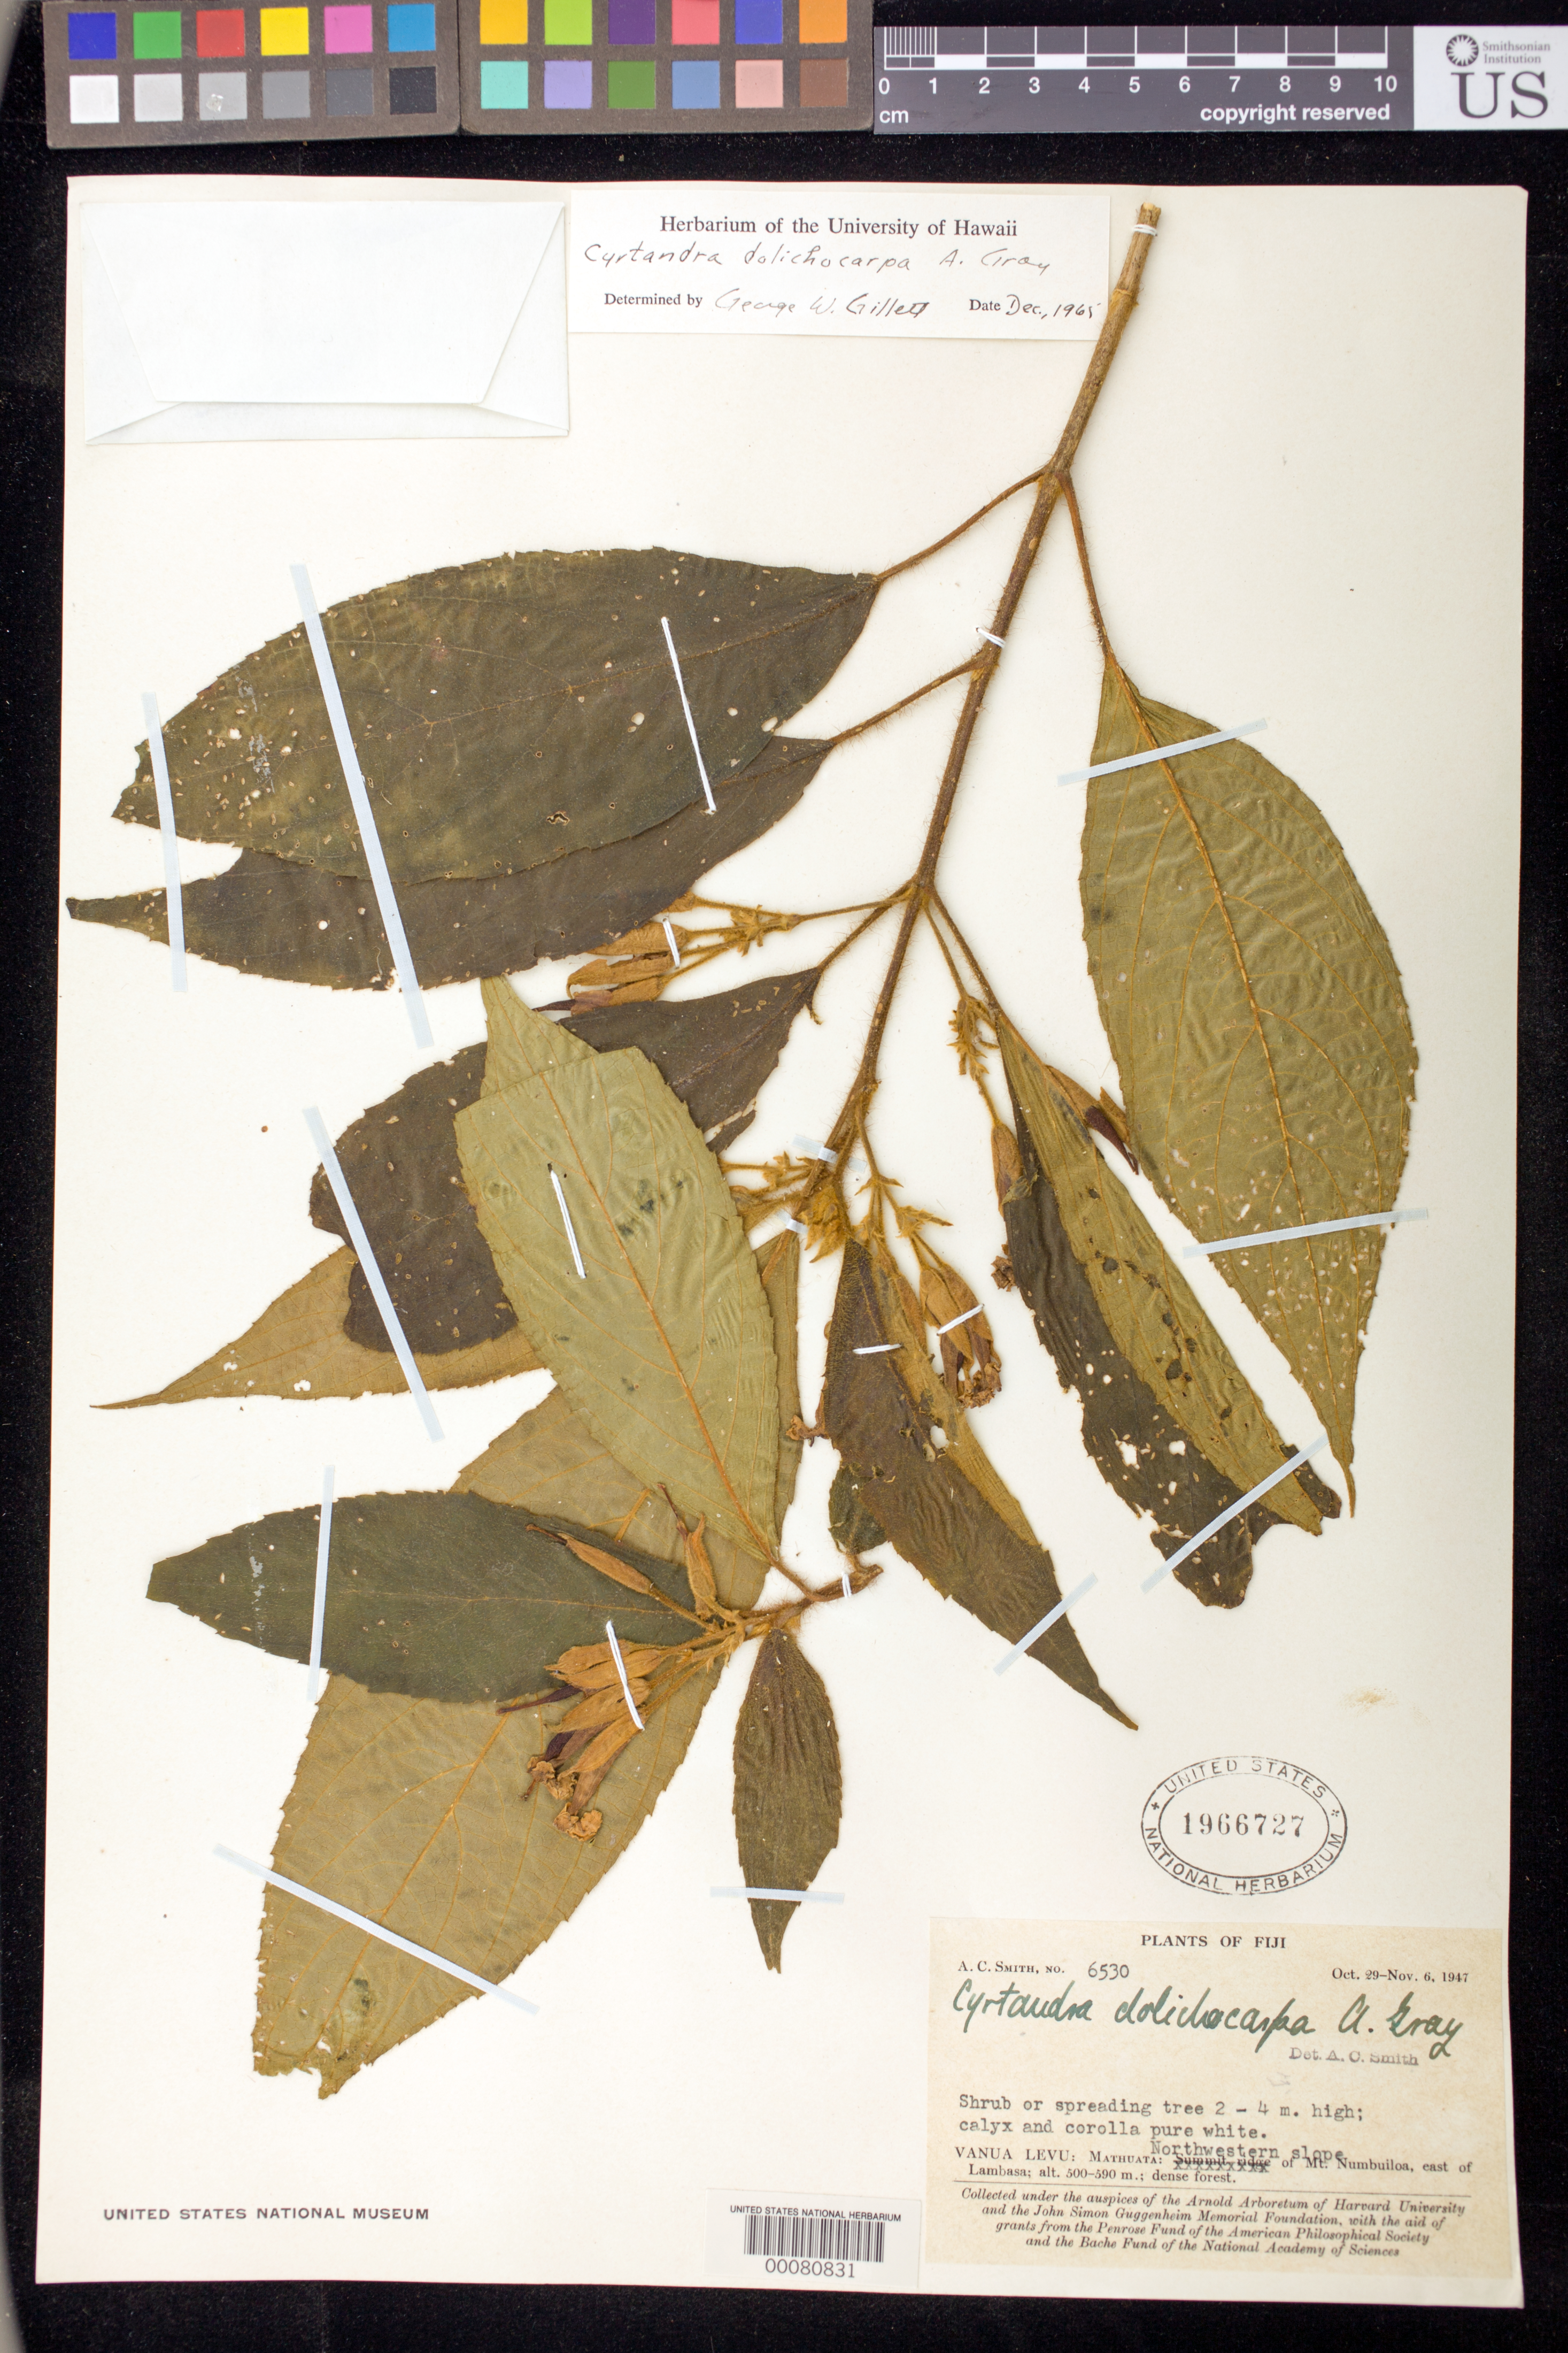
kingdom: Plantae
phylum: Tracheophyta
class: Magnoliopsida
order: Lamiales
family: Gesneriaceae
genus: Cyrtandra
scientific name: Cyrtandra dolichocarpa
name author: Kraenzl.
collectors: A. C. Smith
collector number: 6530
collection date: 1947-10-29/1947-11-06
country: Fiji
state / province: Northern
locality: Vanua Levu: Mathuata: Northwestern slope of Mt. Numbuiloa, east of Lambasa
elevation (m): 500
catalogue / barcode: US 1966727